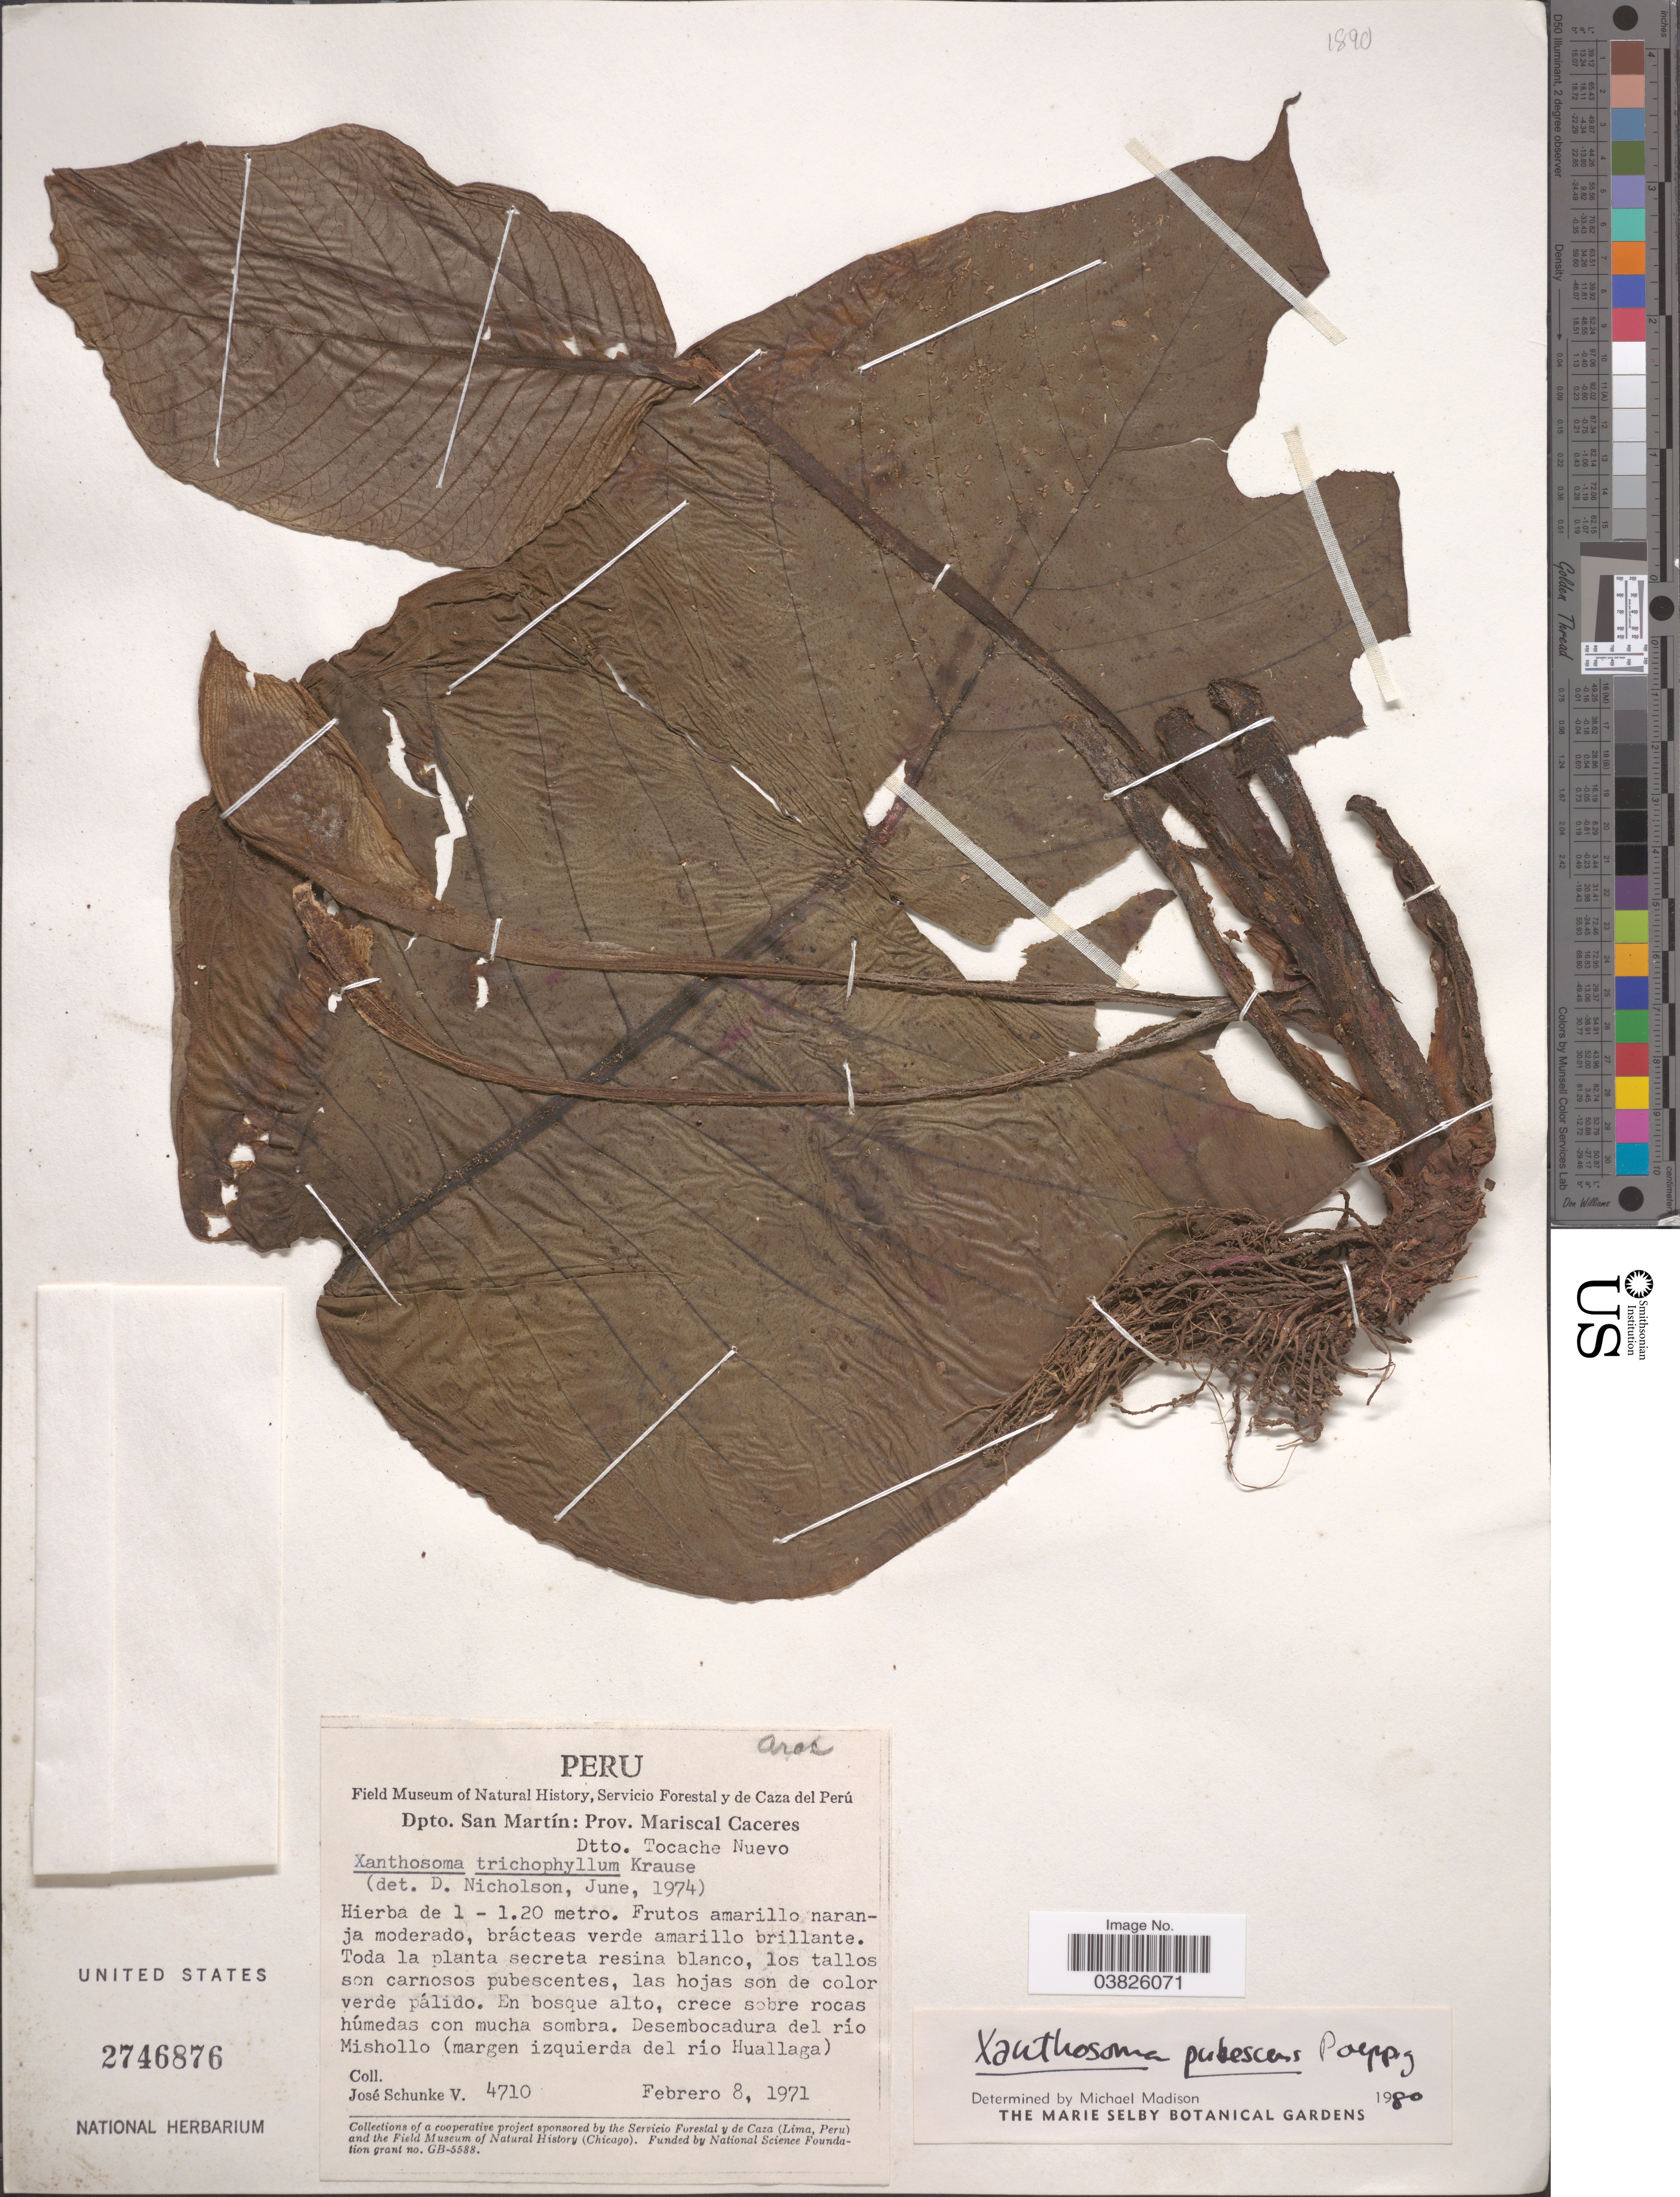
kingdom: Plantae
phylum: Tracheophyta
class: Liliopsida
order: Alismatales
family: Araceae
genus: Xanthosoma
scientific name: Xanthosoma pubescens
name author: Poepp.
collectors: J. Schunke Vigo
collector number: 4710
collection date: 1971-02-08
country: Peru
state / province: San Martín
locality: Dpto. San Martín: Prov. Mariscal Caceres. Dtto. Tocache Nuevo. Desembocadura del río Mishollo (margen izquierda del río Huallaga).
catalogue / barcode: US 2746876